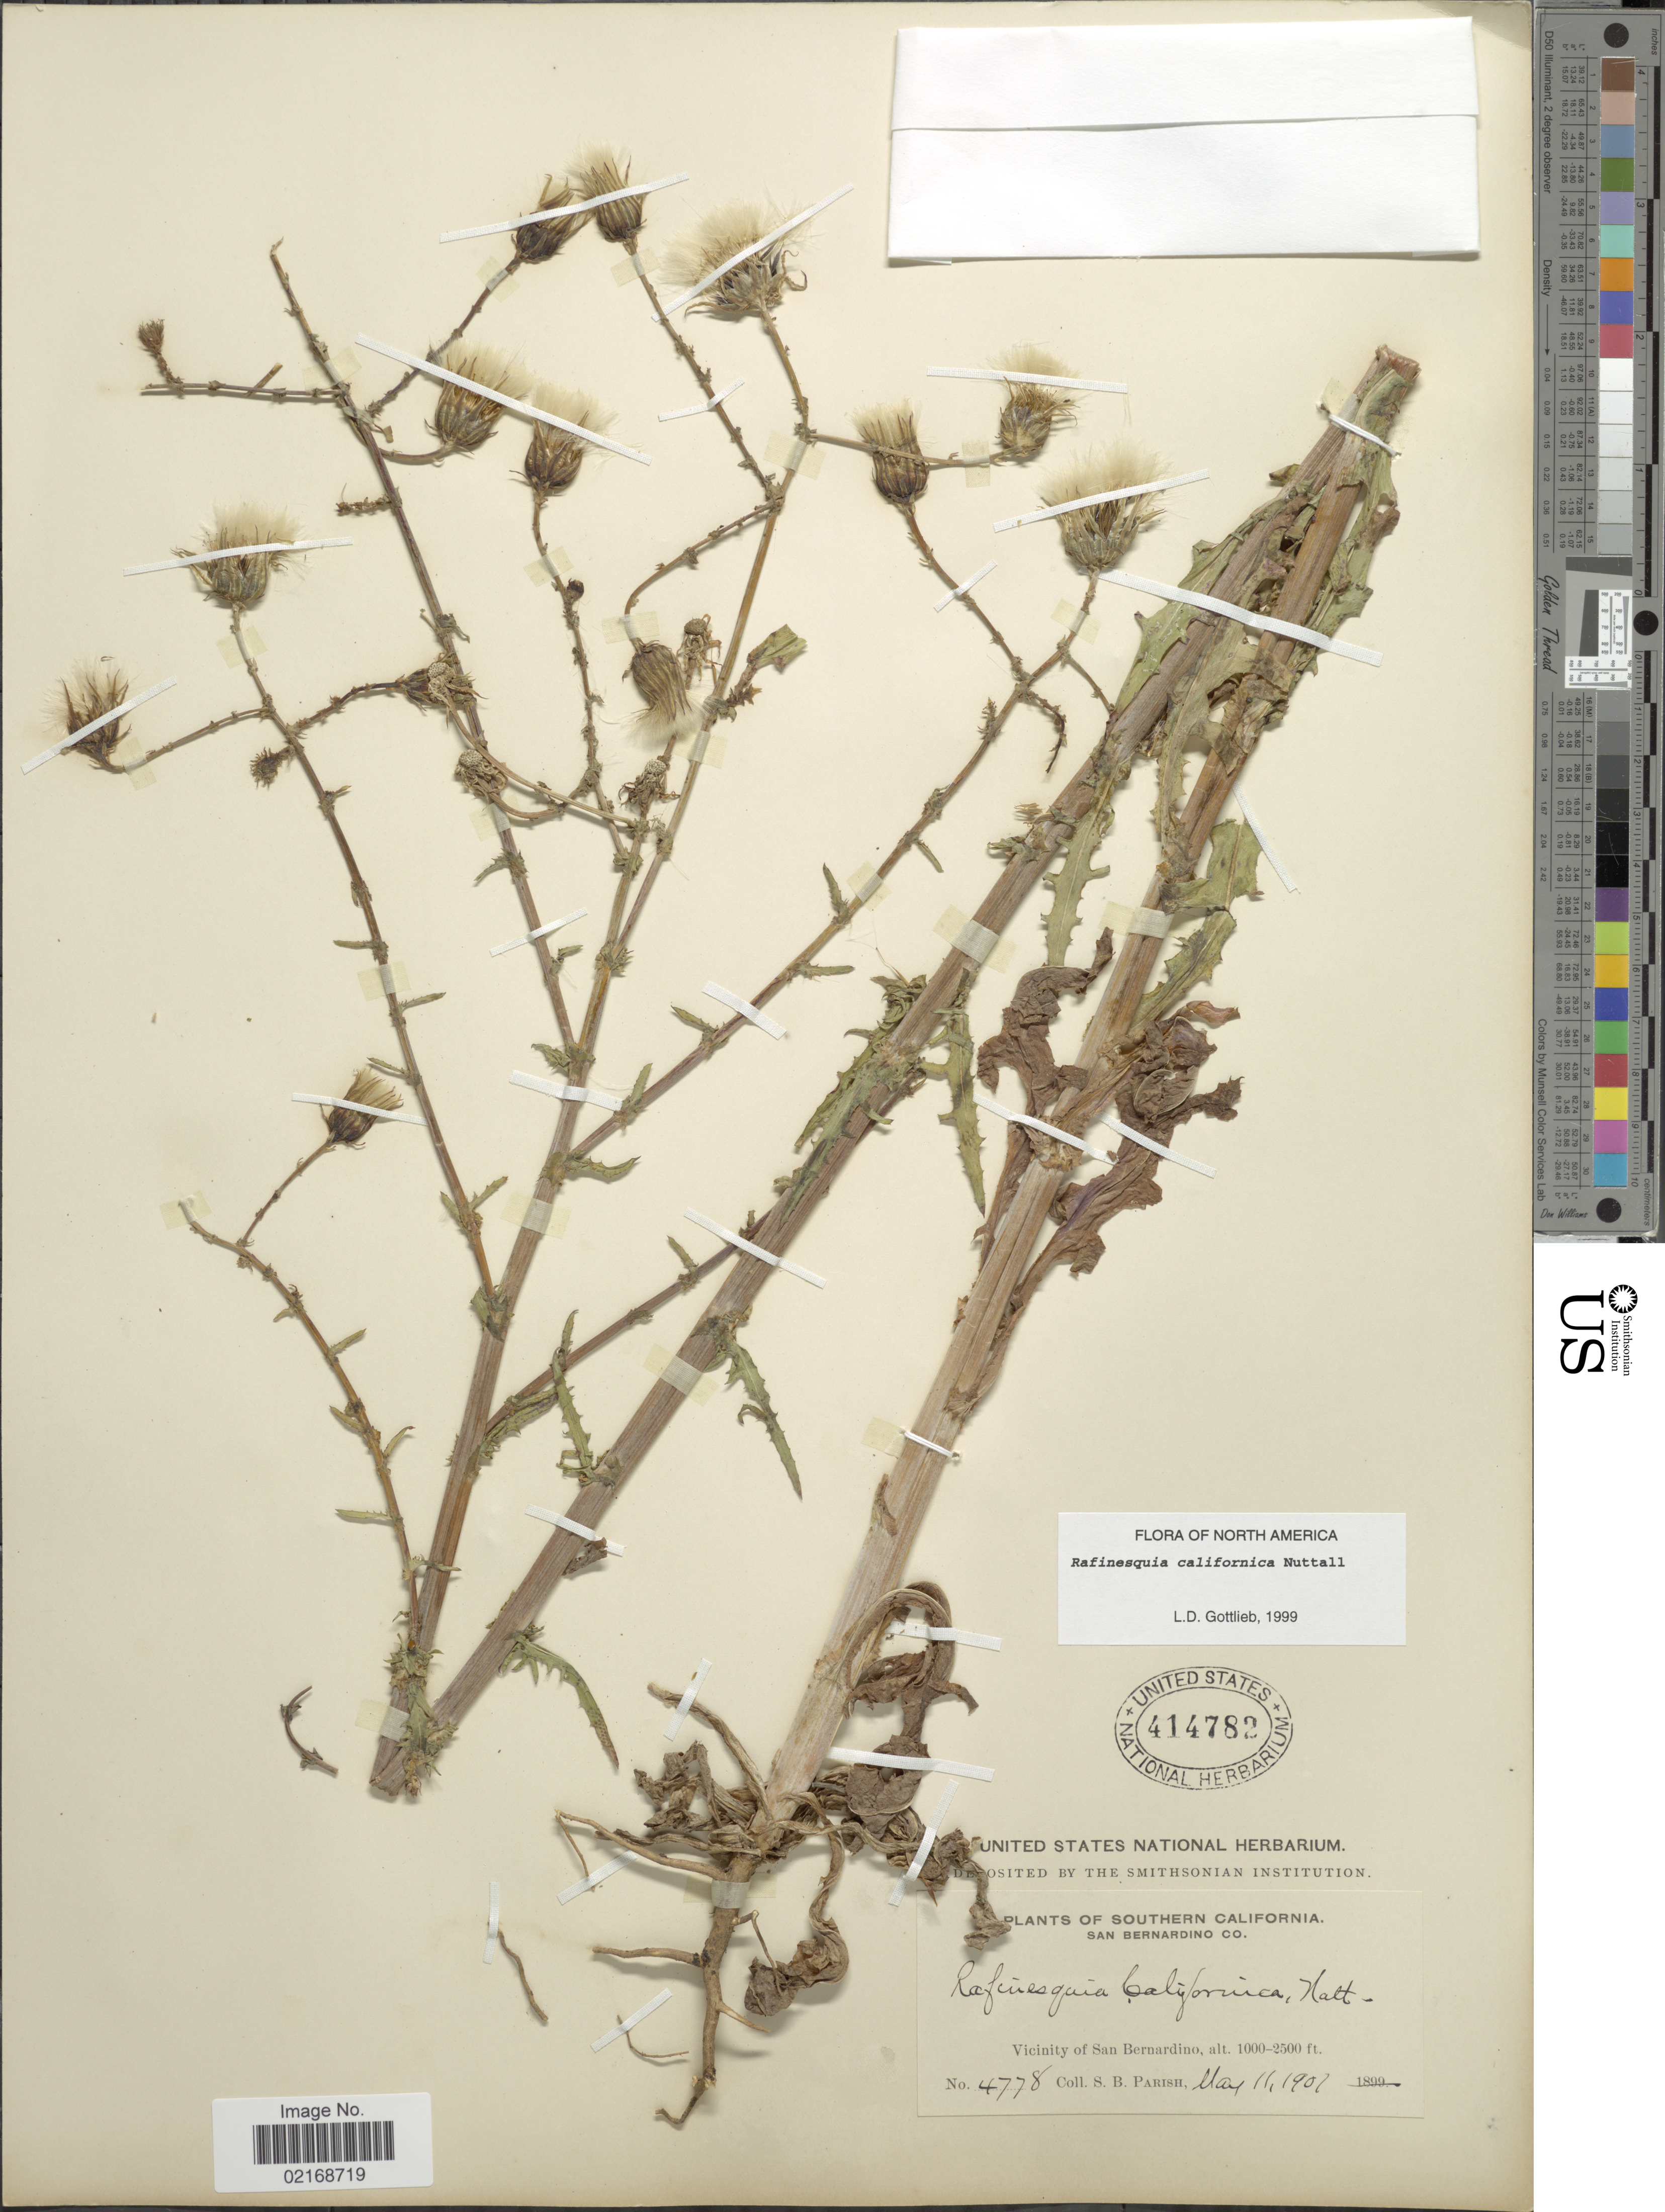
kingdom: Plantae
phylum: Tracheophyta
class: Magnoliopsida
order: Asterales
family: Asteraceae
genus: Rafinesquia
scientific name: Rafinesquia californica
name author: Nutt.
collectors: S. B. Parish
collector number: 4778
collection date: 1901-05-11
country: United States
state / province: California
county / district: San Bernardino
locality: Southern California, San Bernardino Co., Vicinity of San Bernardino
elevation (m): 305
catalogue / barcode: US 414782